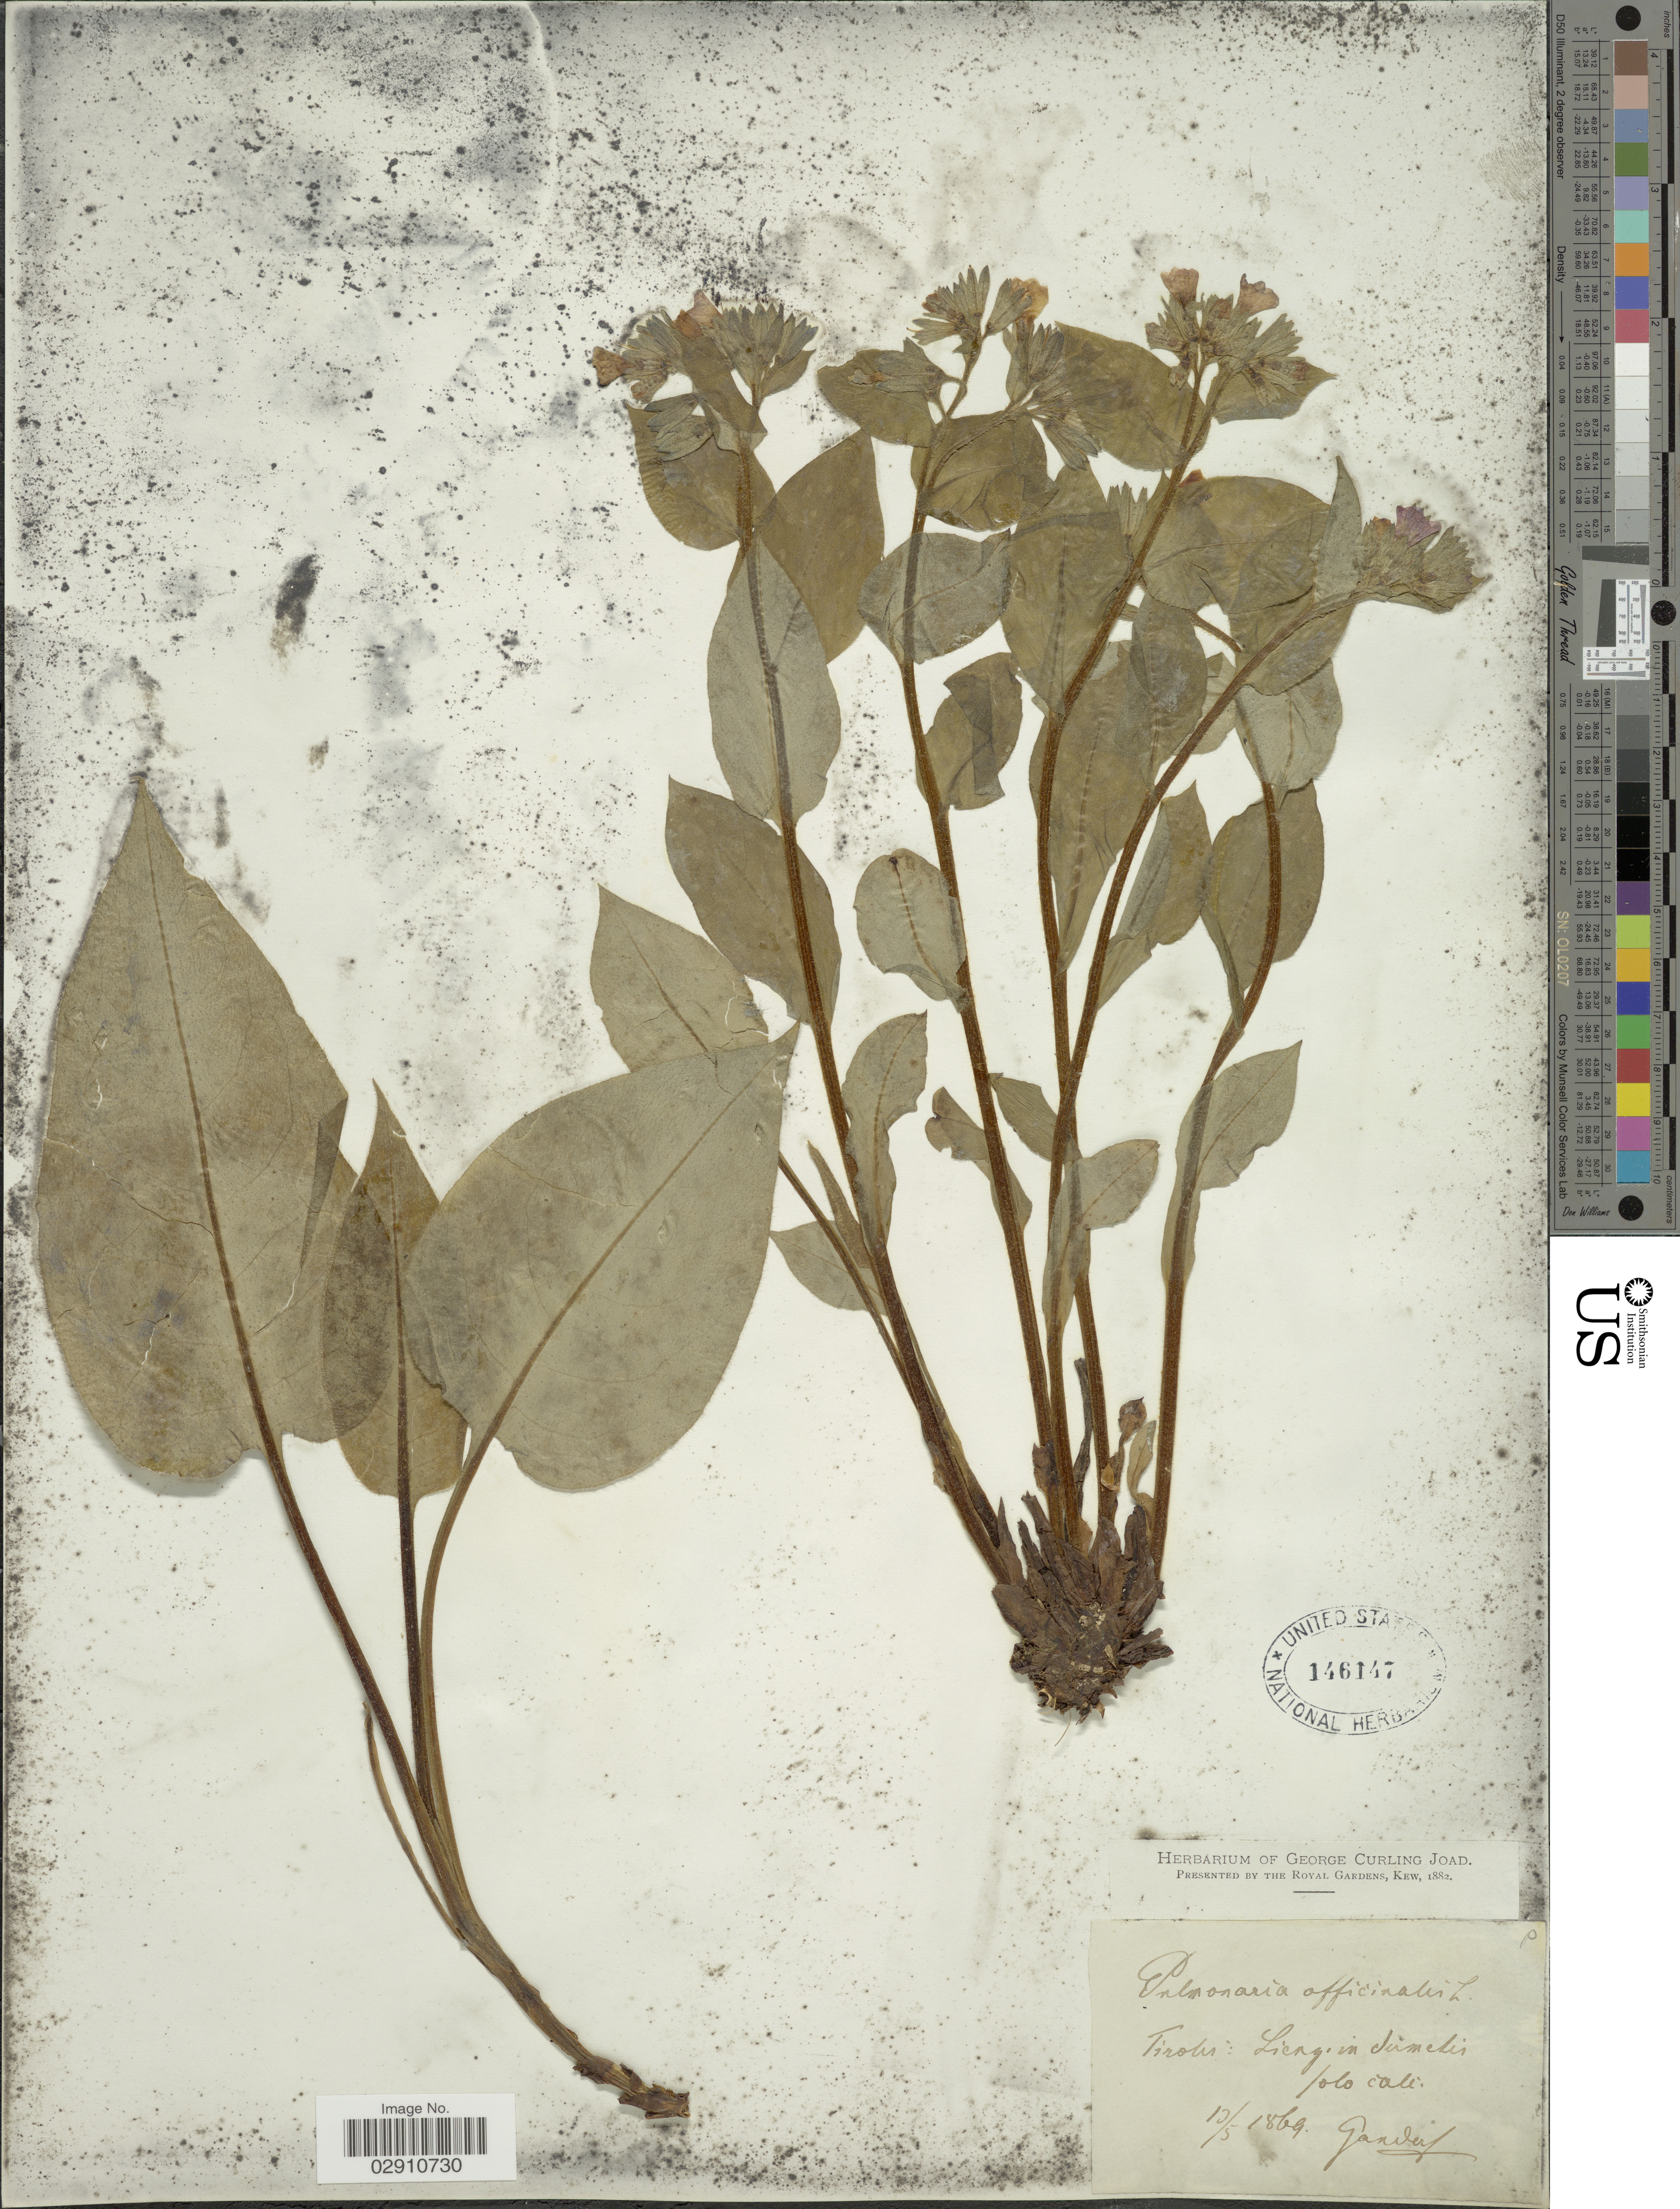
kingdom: Plantae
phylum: Tracheophyta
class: Magnoliopsida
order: Boraginales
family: Boraginaceae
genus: Pulmonaria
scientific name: Pulmonaria officinalis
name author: L.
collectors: -- Gander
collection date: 1869-05-13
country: Austria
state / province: Tirol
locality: Tirolis: Lieng in dumetis polo cali. [interpreted]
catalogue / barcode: US 146147